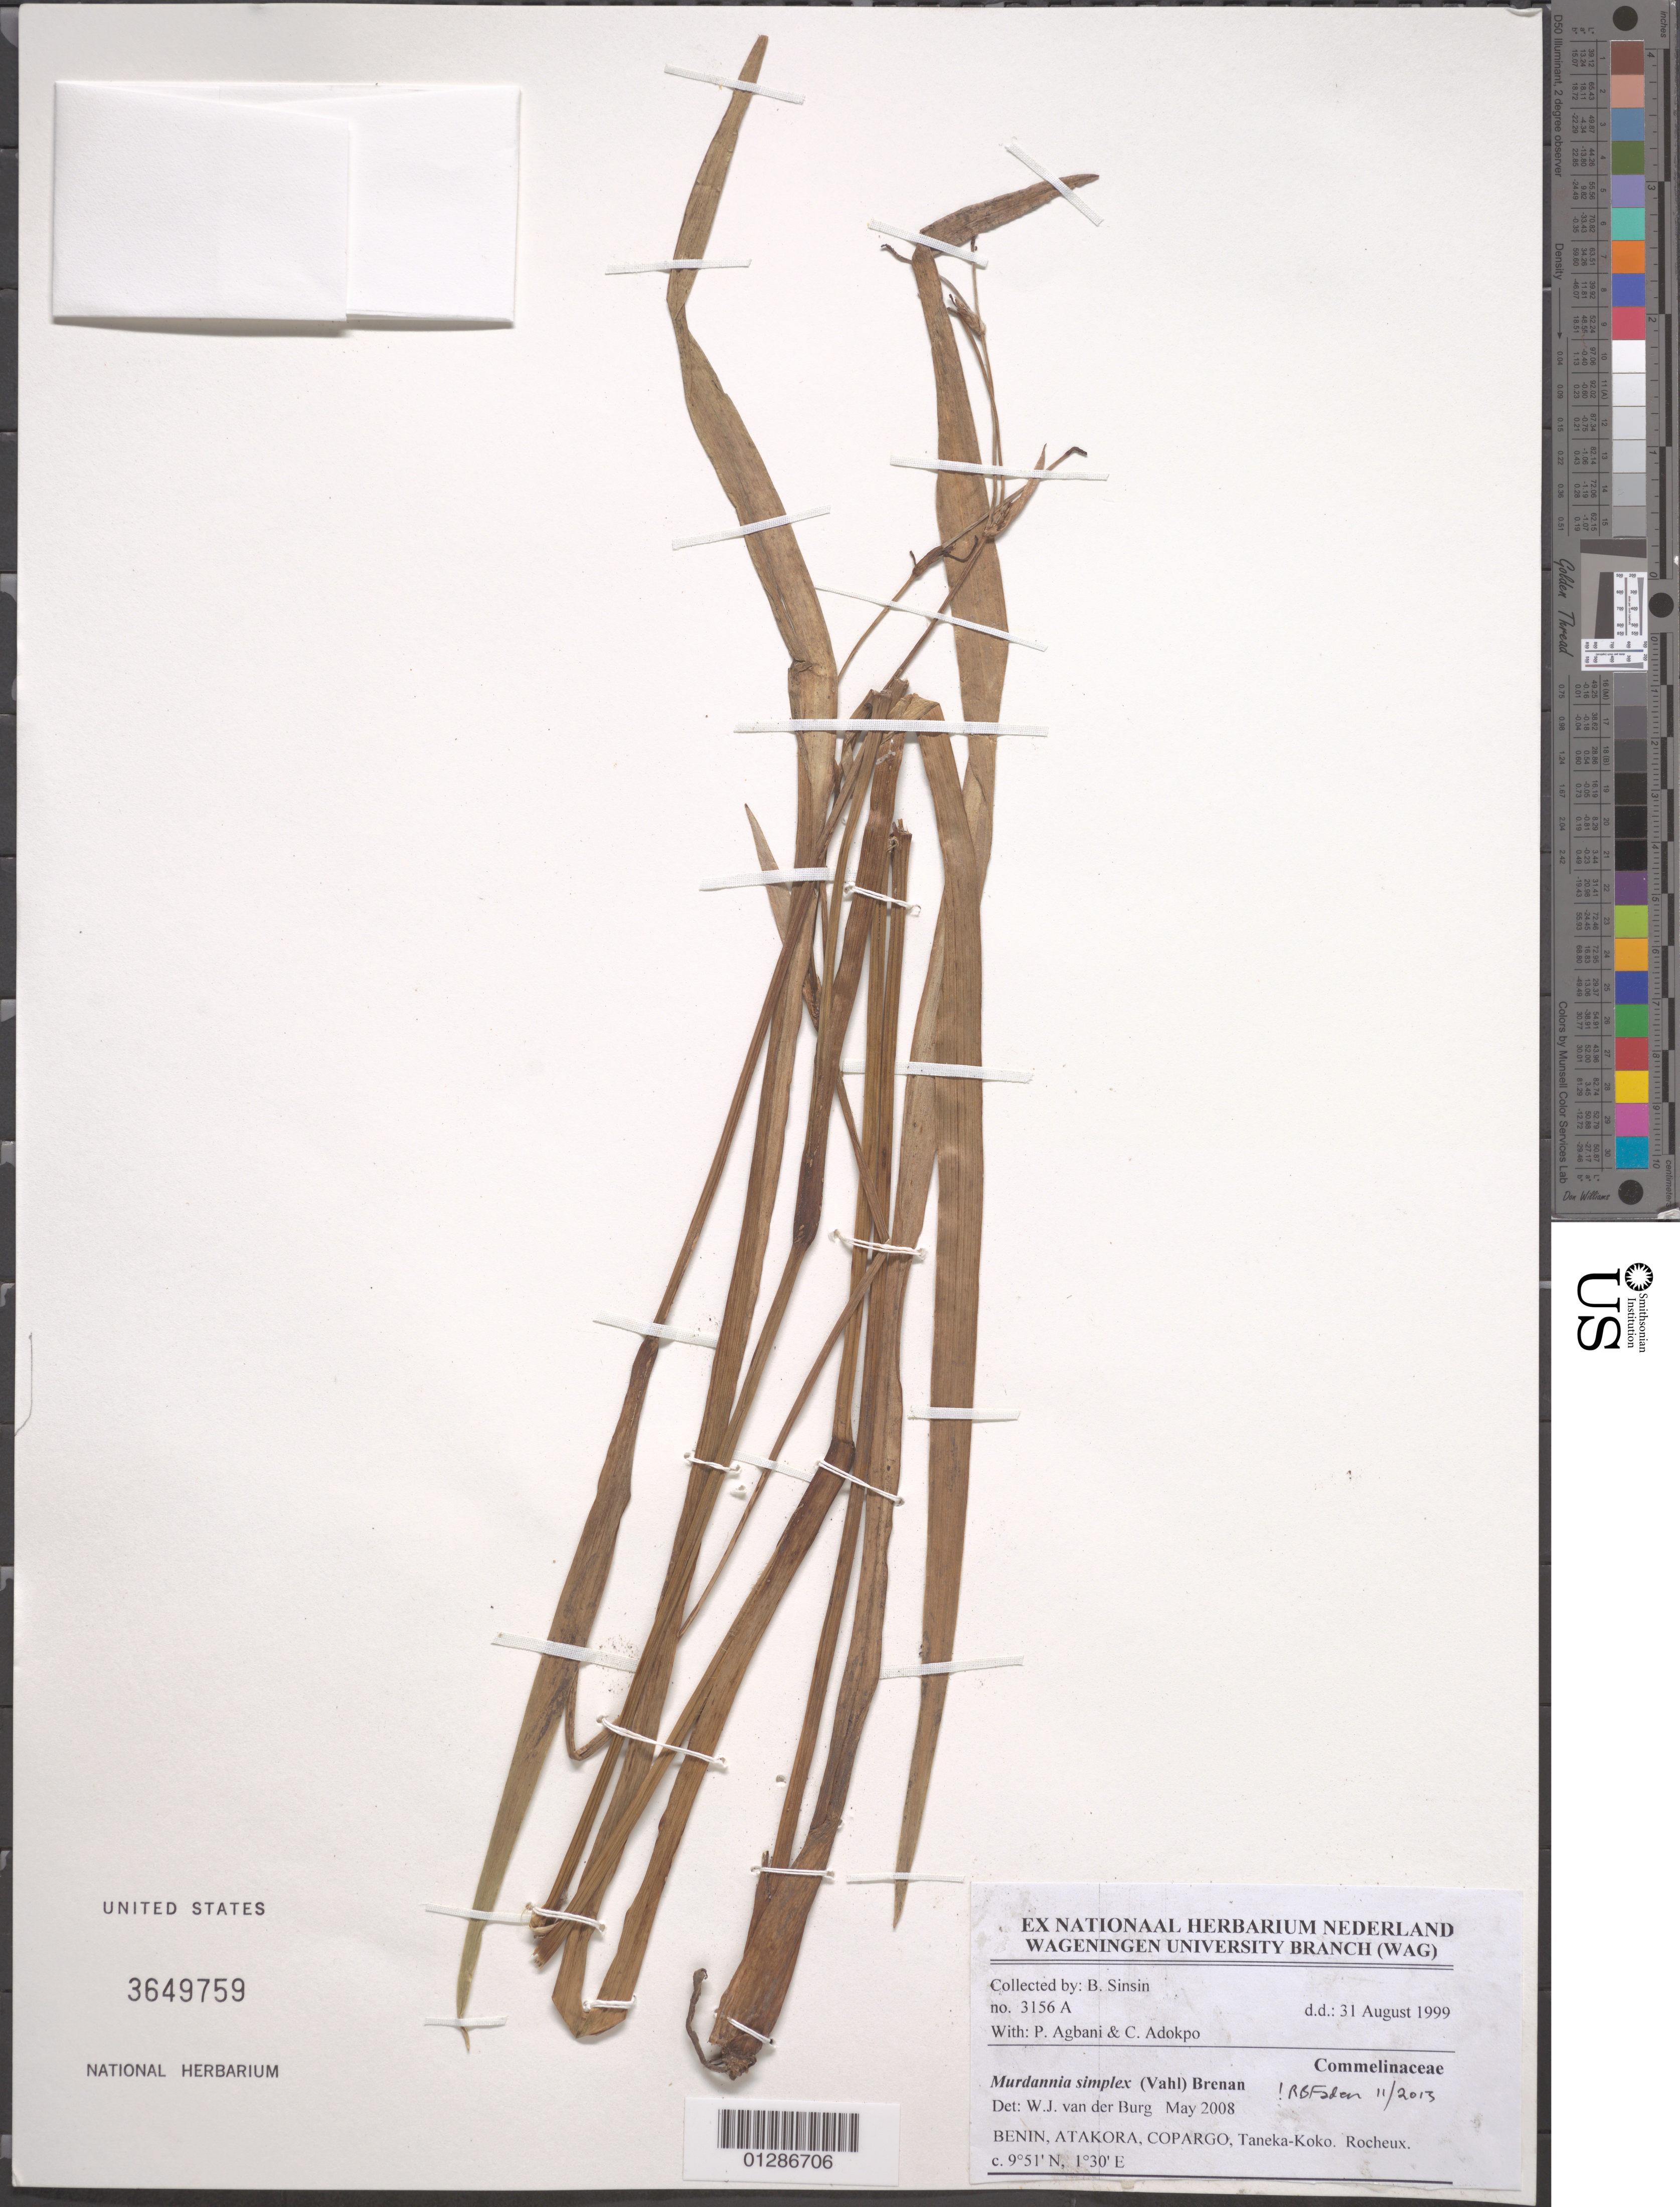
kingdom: Plantae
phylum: Tracheophyta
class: Liliopsida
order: Commelinales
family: Commelinaceae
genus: Murdannia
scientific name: Murdannia simplex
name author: (Vahl) Brenan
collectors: B. Sinsin, P. Agbani & C. Adokpo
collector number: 3156 A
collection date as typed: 31 Aug 1999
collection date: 1999-08-31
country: Benin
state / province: Atakora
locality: Copargo, Taneka-Koko. Rocheux.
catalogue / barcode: US 3649759